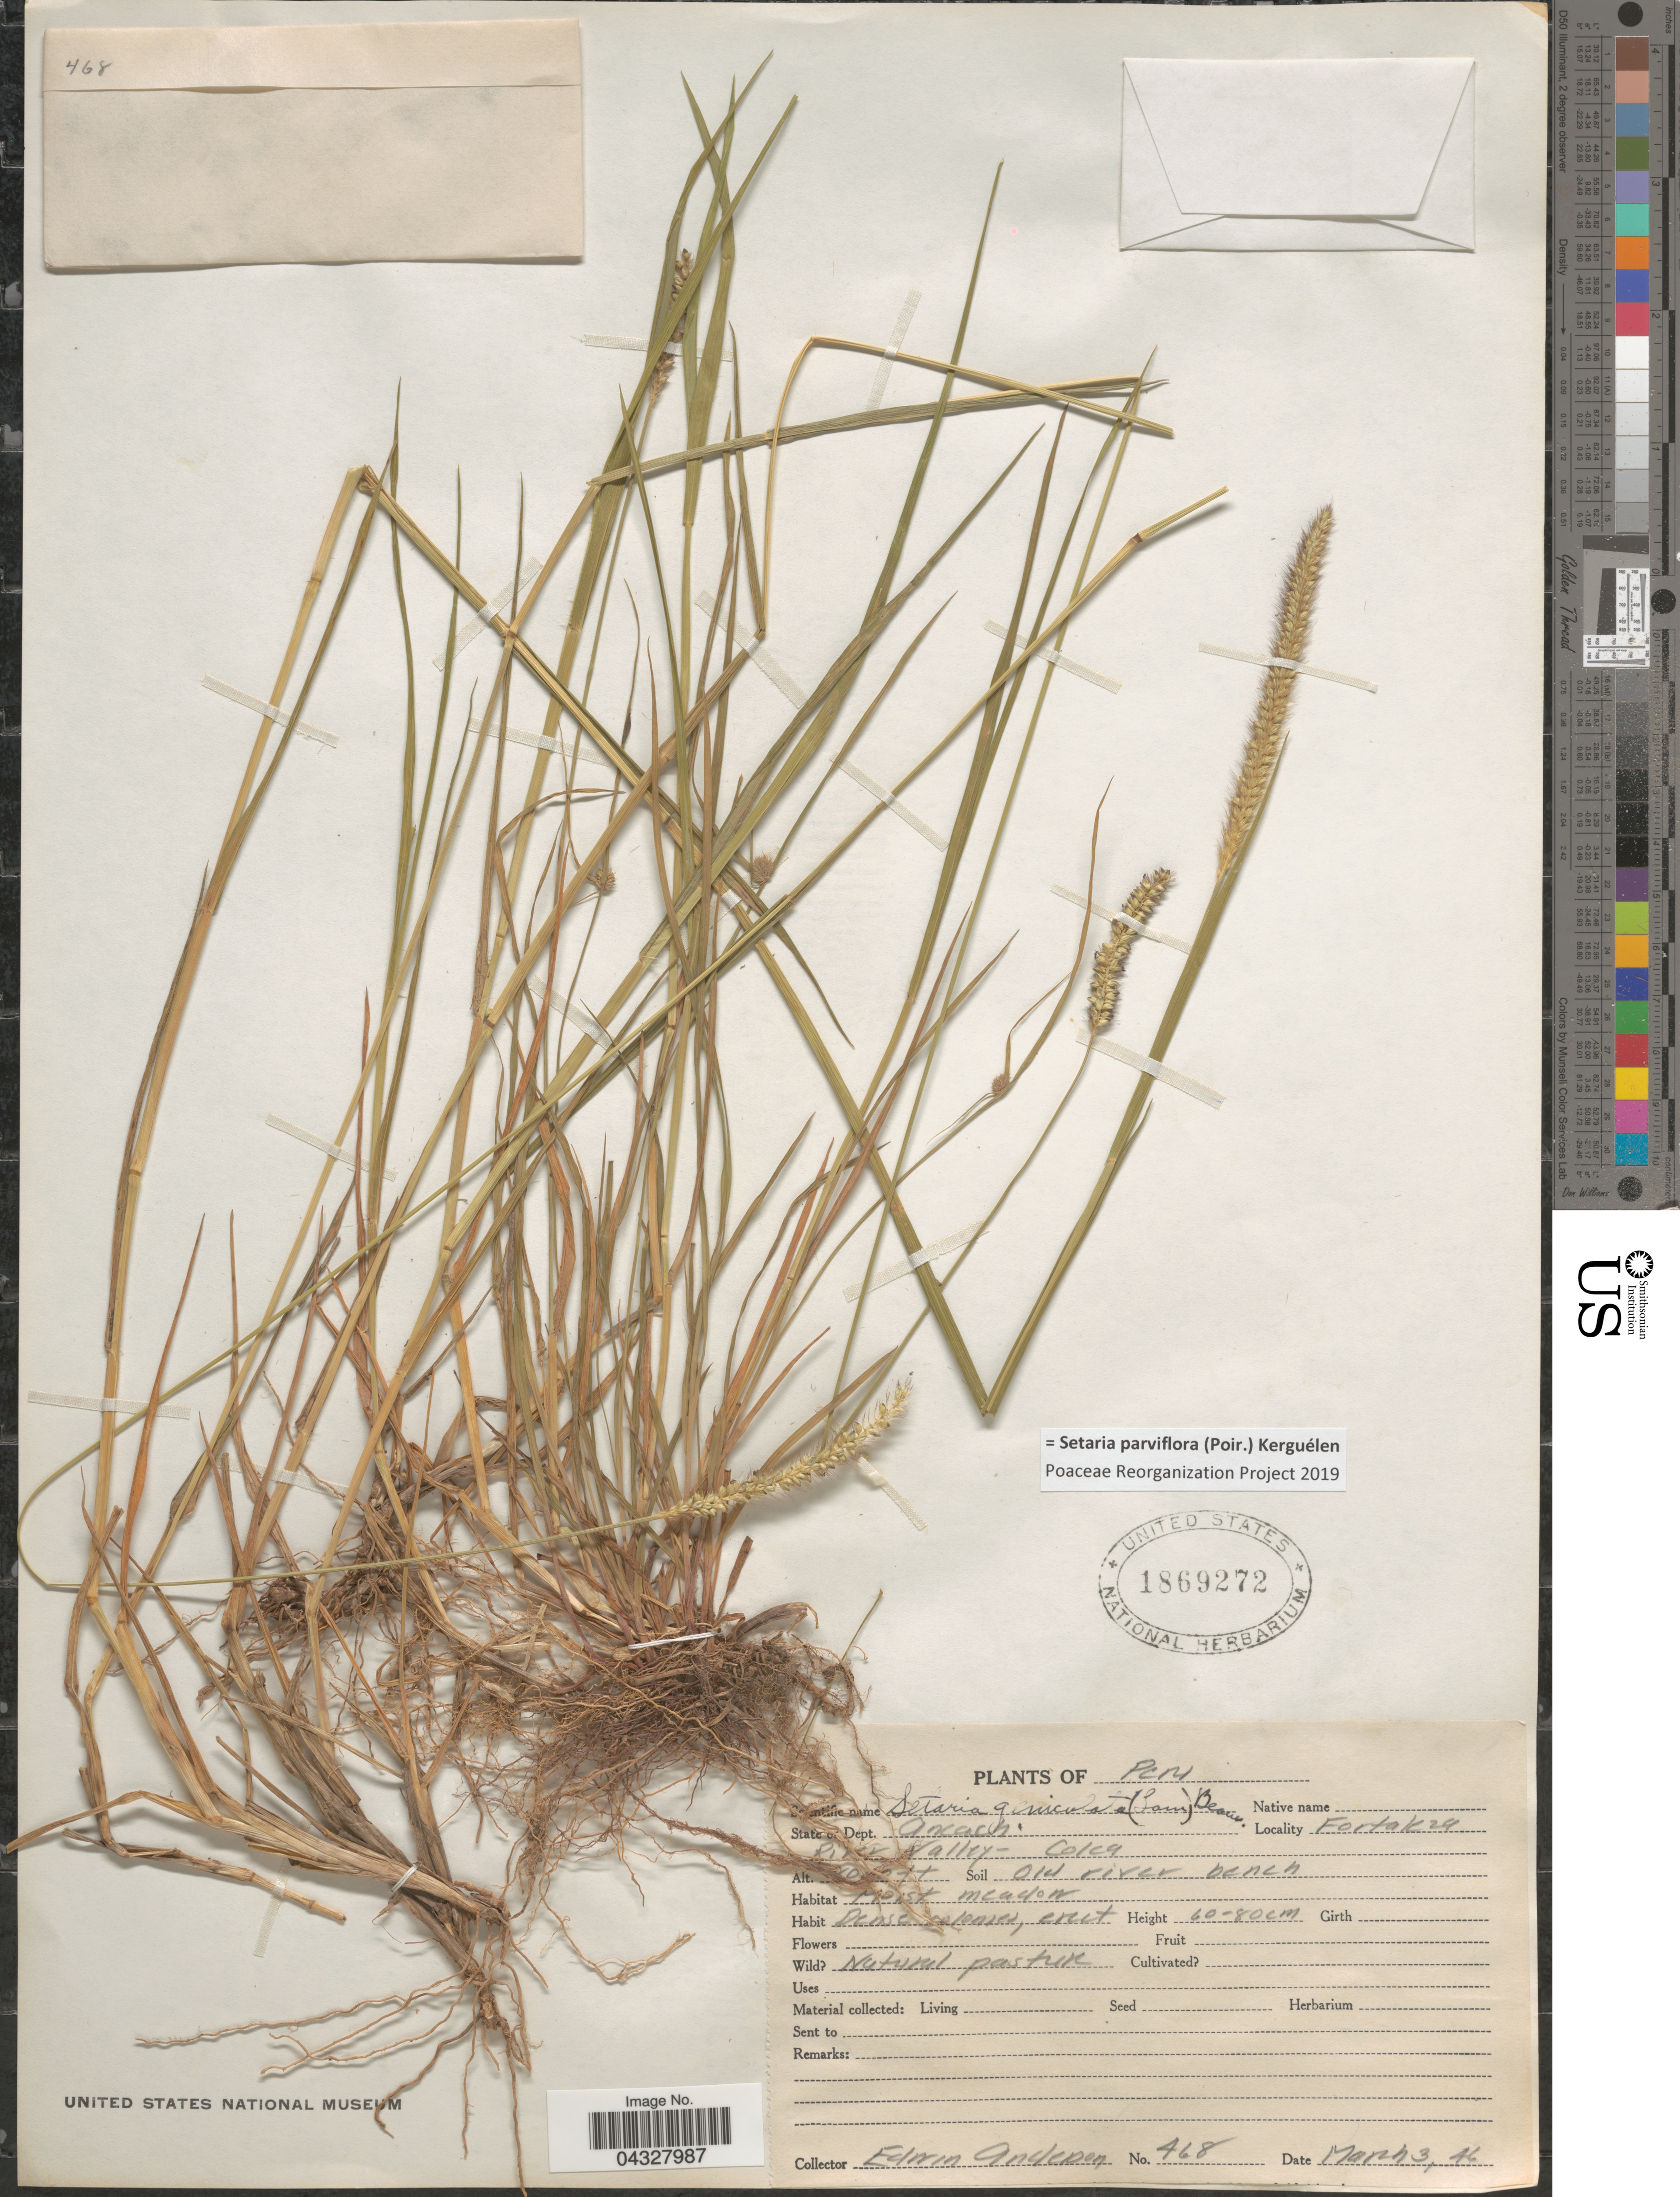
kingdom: Plantae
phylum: Tracheophyta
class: Liliopsida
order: Poales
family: Poaceae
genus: Setaria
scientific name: Setaria parviflora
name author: (Poir.) Kerguélen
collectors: E. Anderson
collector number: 468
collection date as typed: Transcribed d/m/y: 3/3/46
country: Peru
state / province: Ancash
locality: Dept. Ancash. Fortaleza River Valley - Colca.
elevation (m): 2438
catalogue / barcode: US 1869272